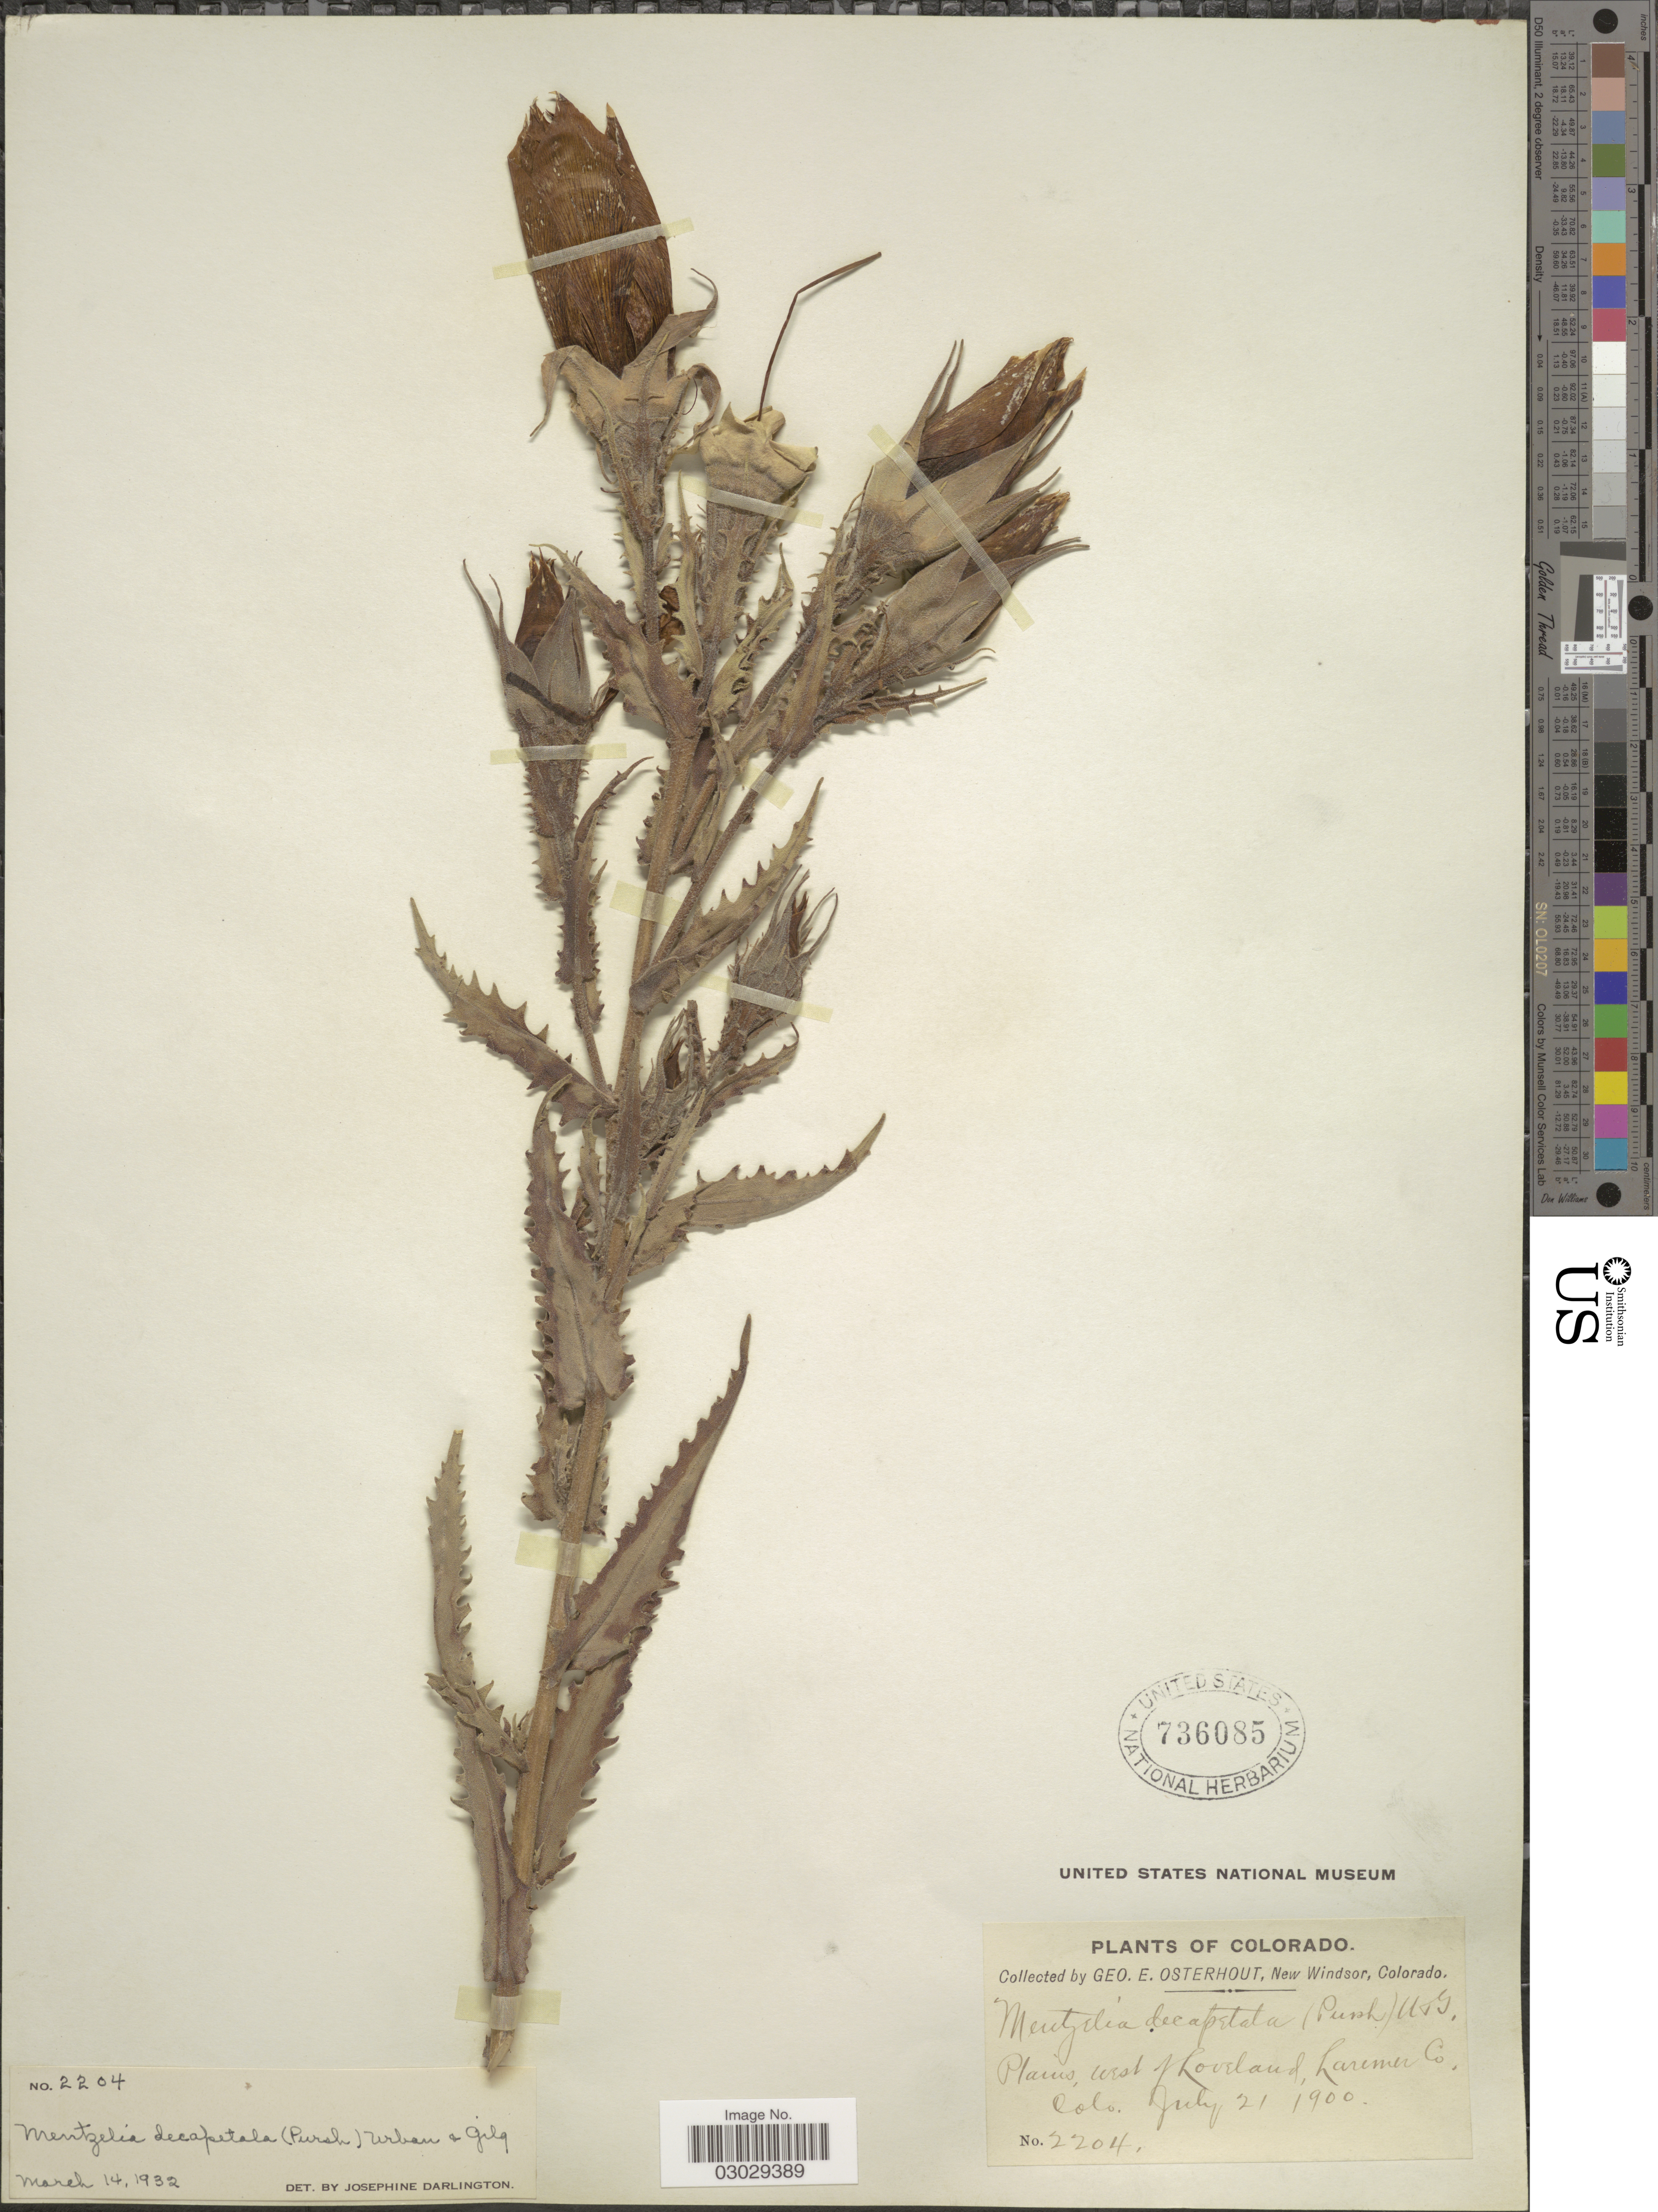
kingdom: Plantae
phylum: Tracheophyta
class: Magnoliopsida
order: Cornales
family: Loasaceae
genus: Mentzelia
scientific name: Mentzelia decapetala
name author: (Sims) Urb.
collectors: G. Osterhout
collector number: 2204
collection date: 1900-07-21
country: United States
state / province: Colorado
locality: Plains, west of Loveland, Laremer Co.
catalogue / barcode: US 736085